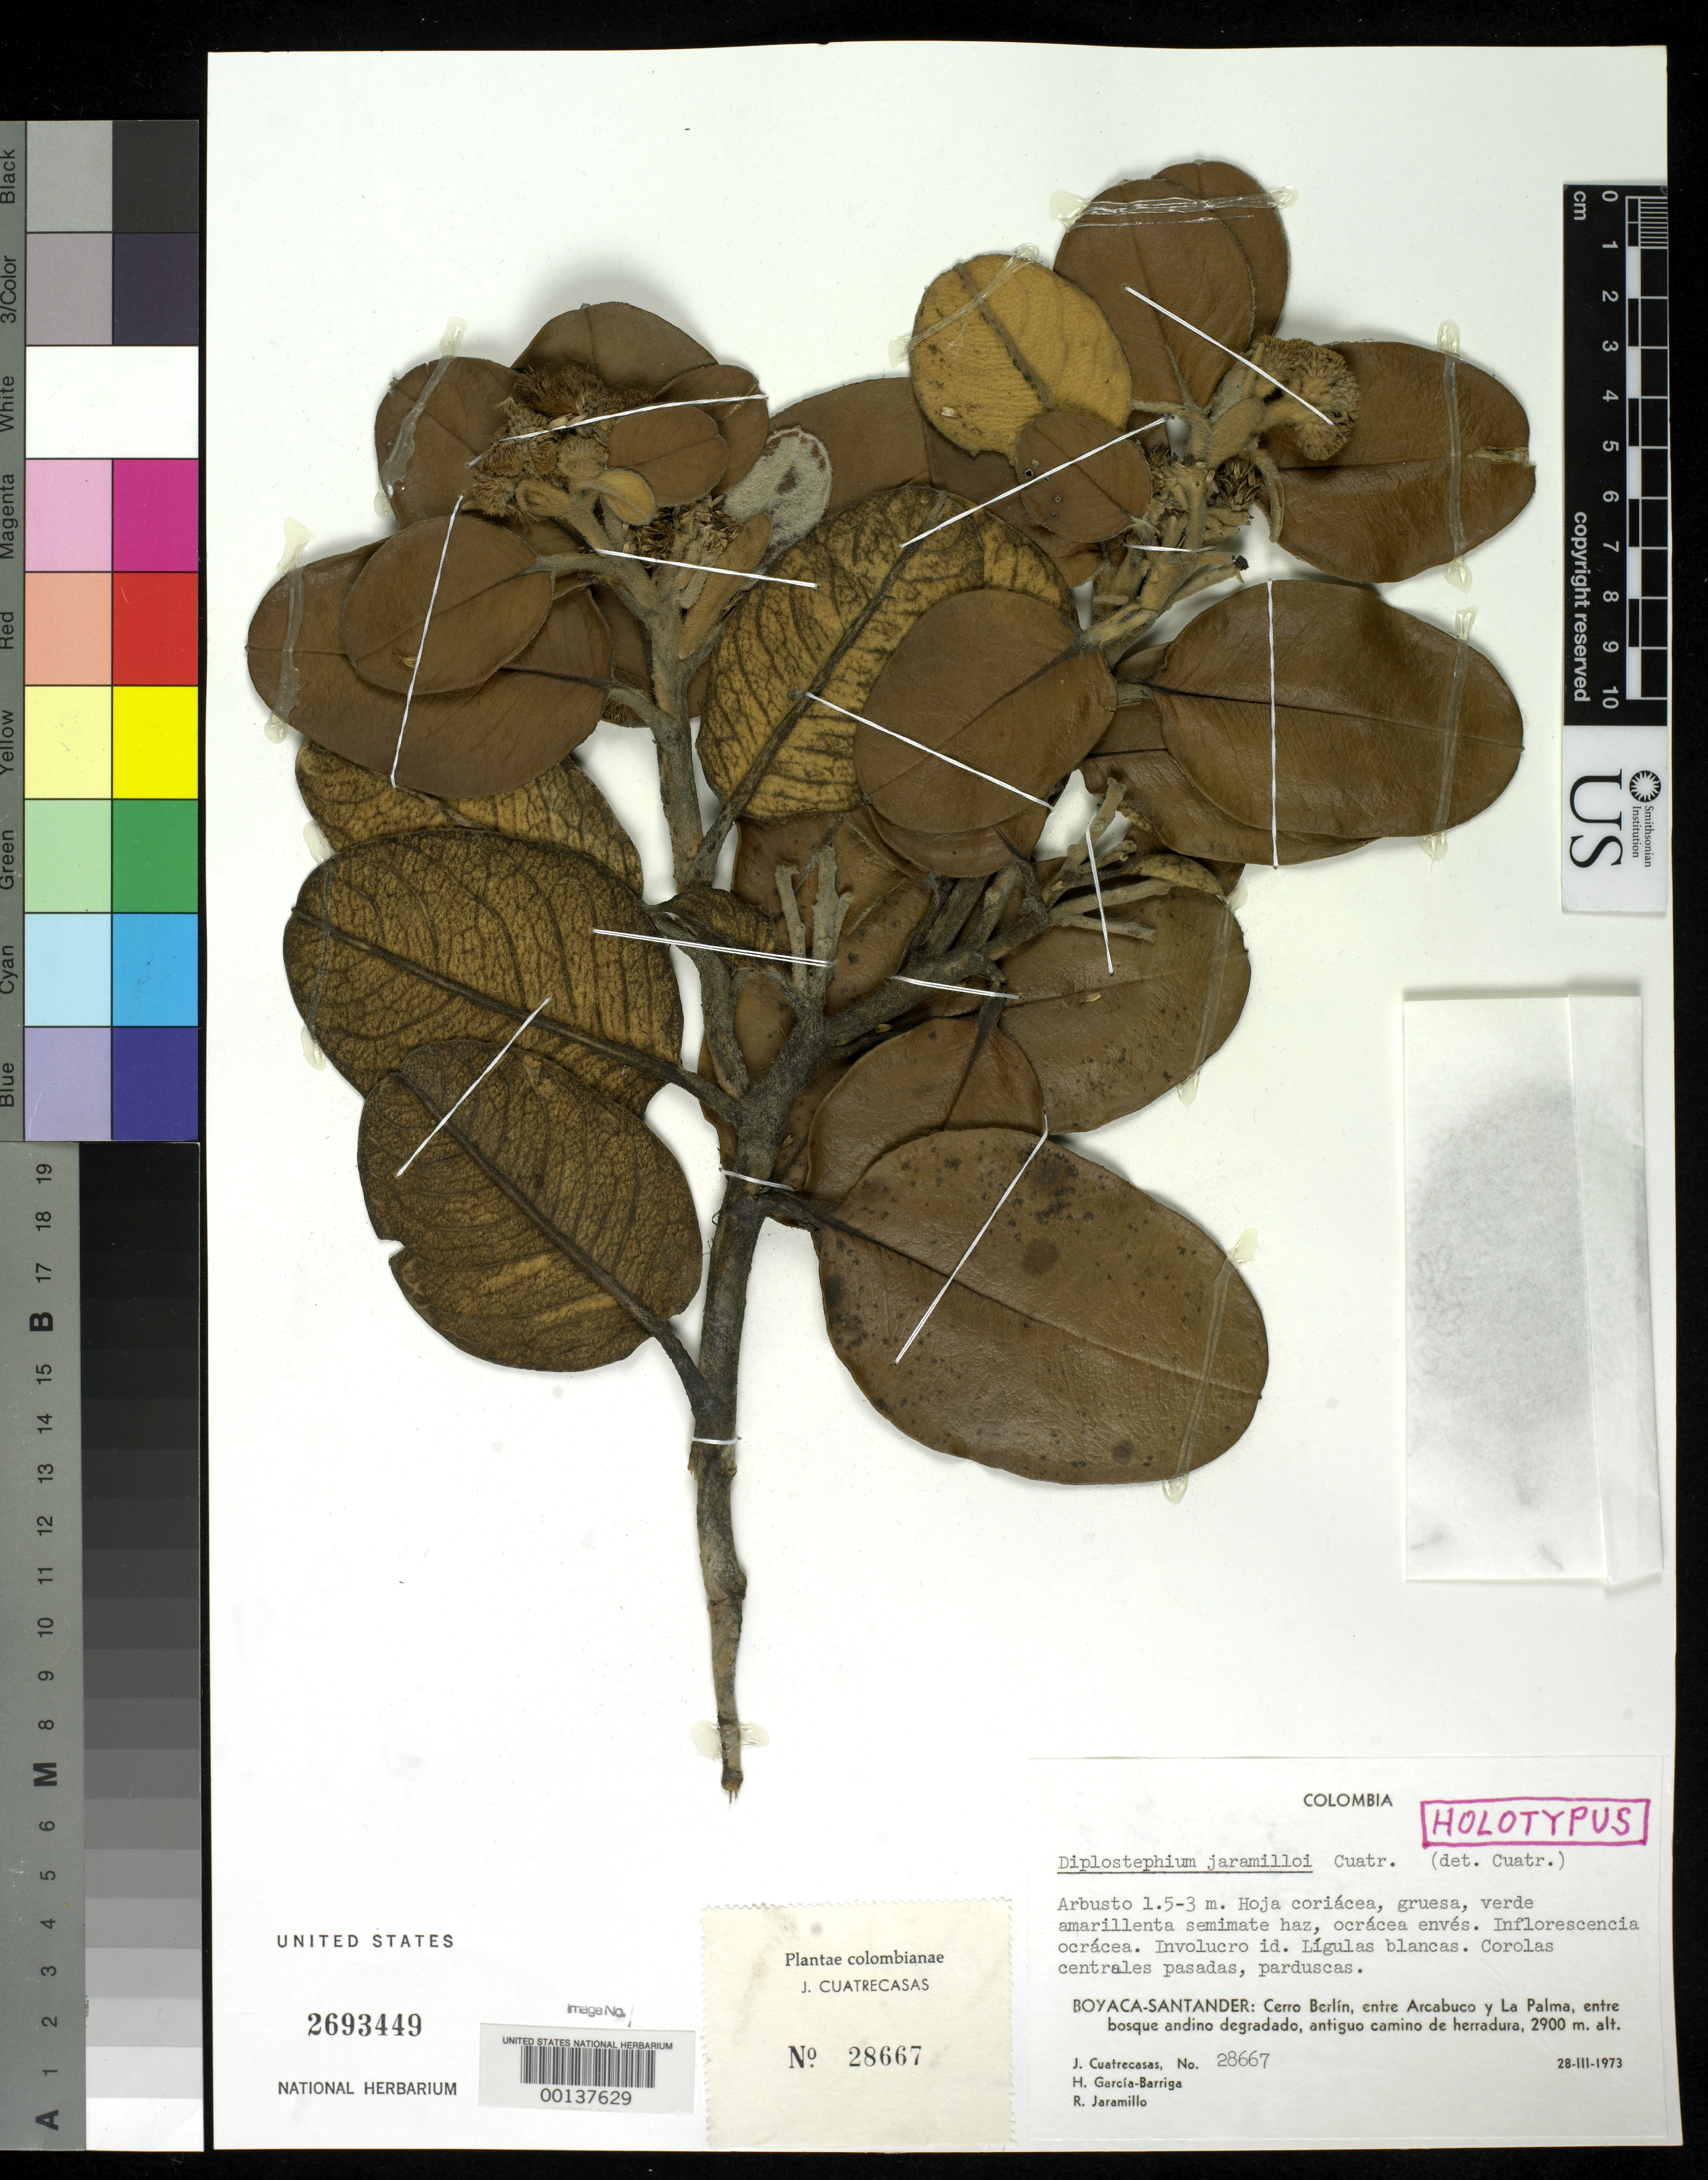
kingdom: Plantae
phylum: Tracheophyta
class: Magnoliopsida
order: Asterales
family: Asteraceae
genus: Diplostephium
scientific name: Diplostephium jaramilloi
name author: Cuatrec.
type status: Holotype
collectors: J. Cuatrecasas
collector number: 28667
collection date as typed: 28 Mar 1973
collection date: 1973-03-28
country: Colombia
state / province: Boyacá / Santander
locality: Between Arcabuco and La Palma.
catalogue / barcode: US 2693449